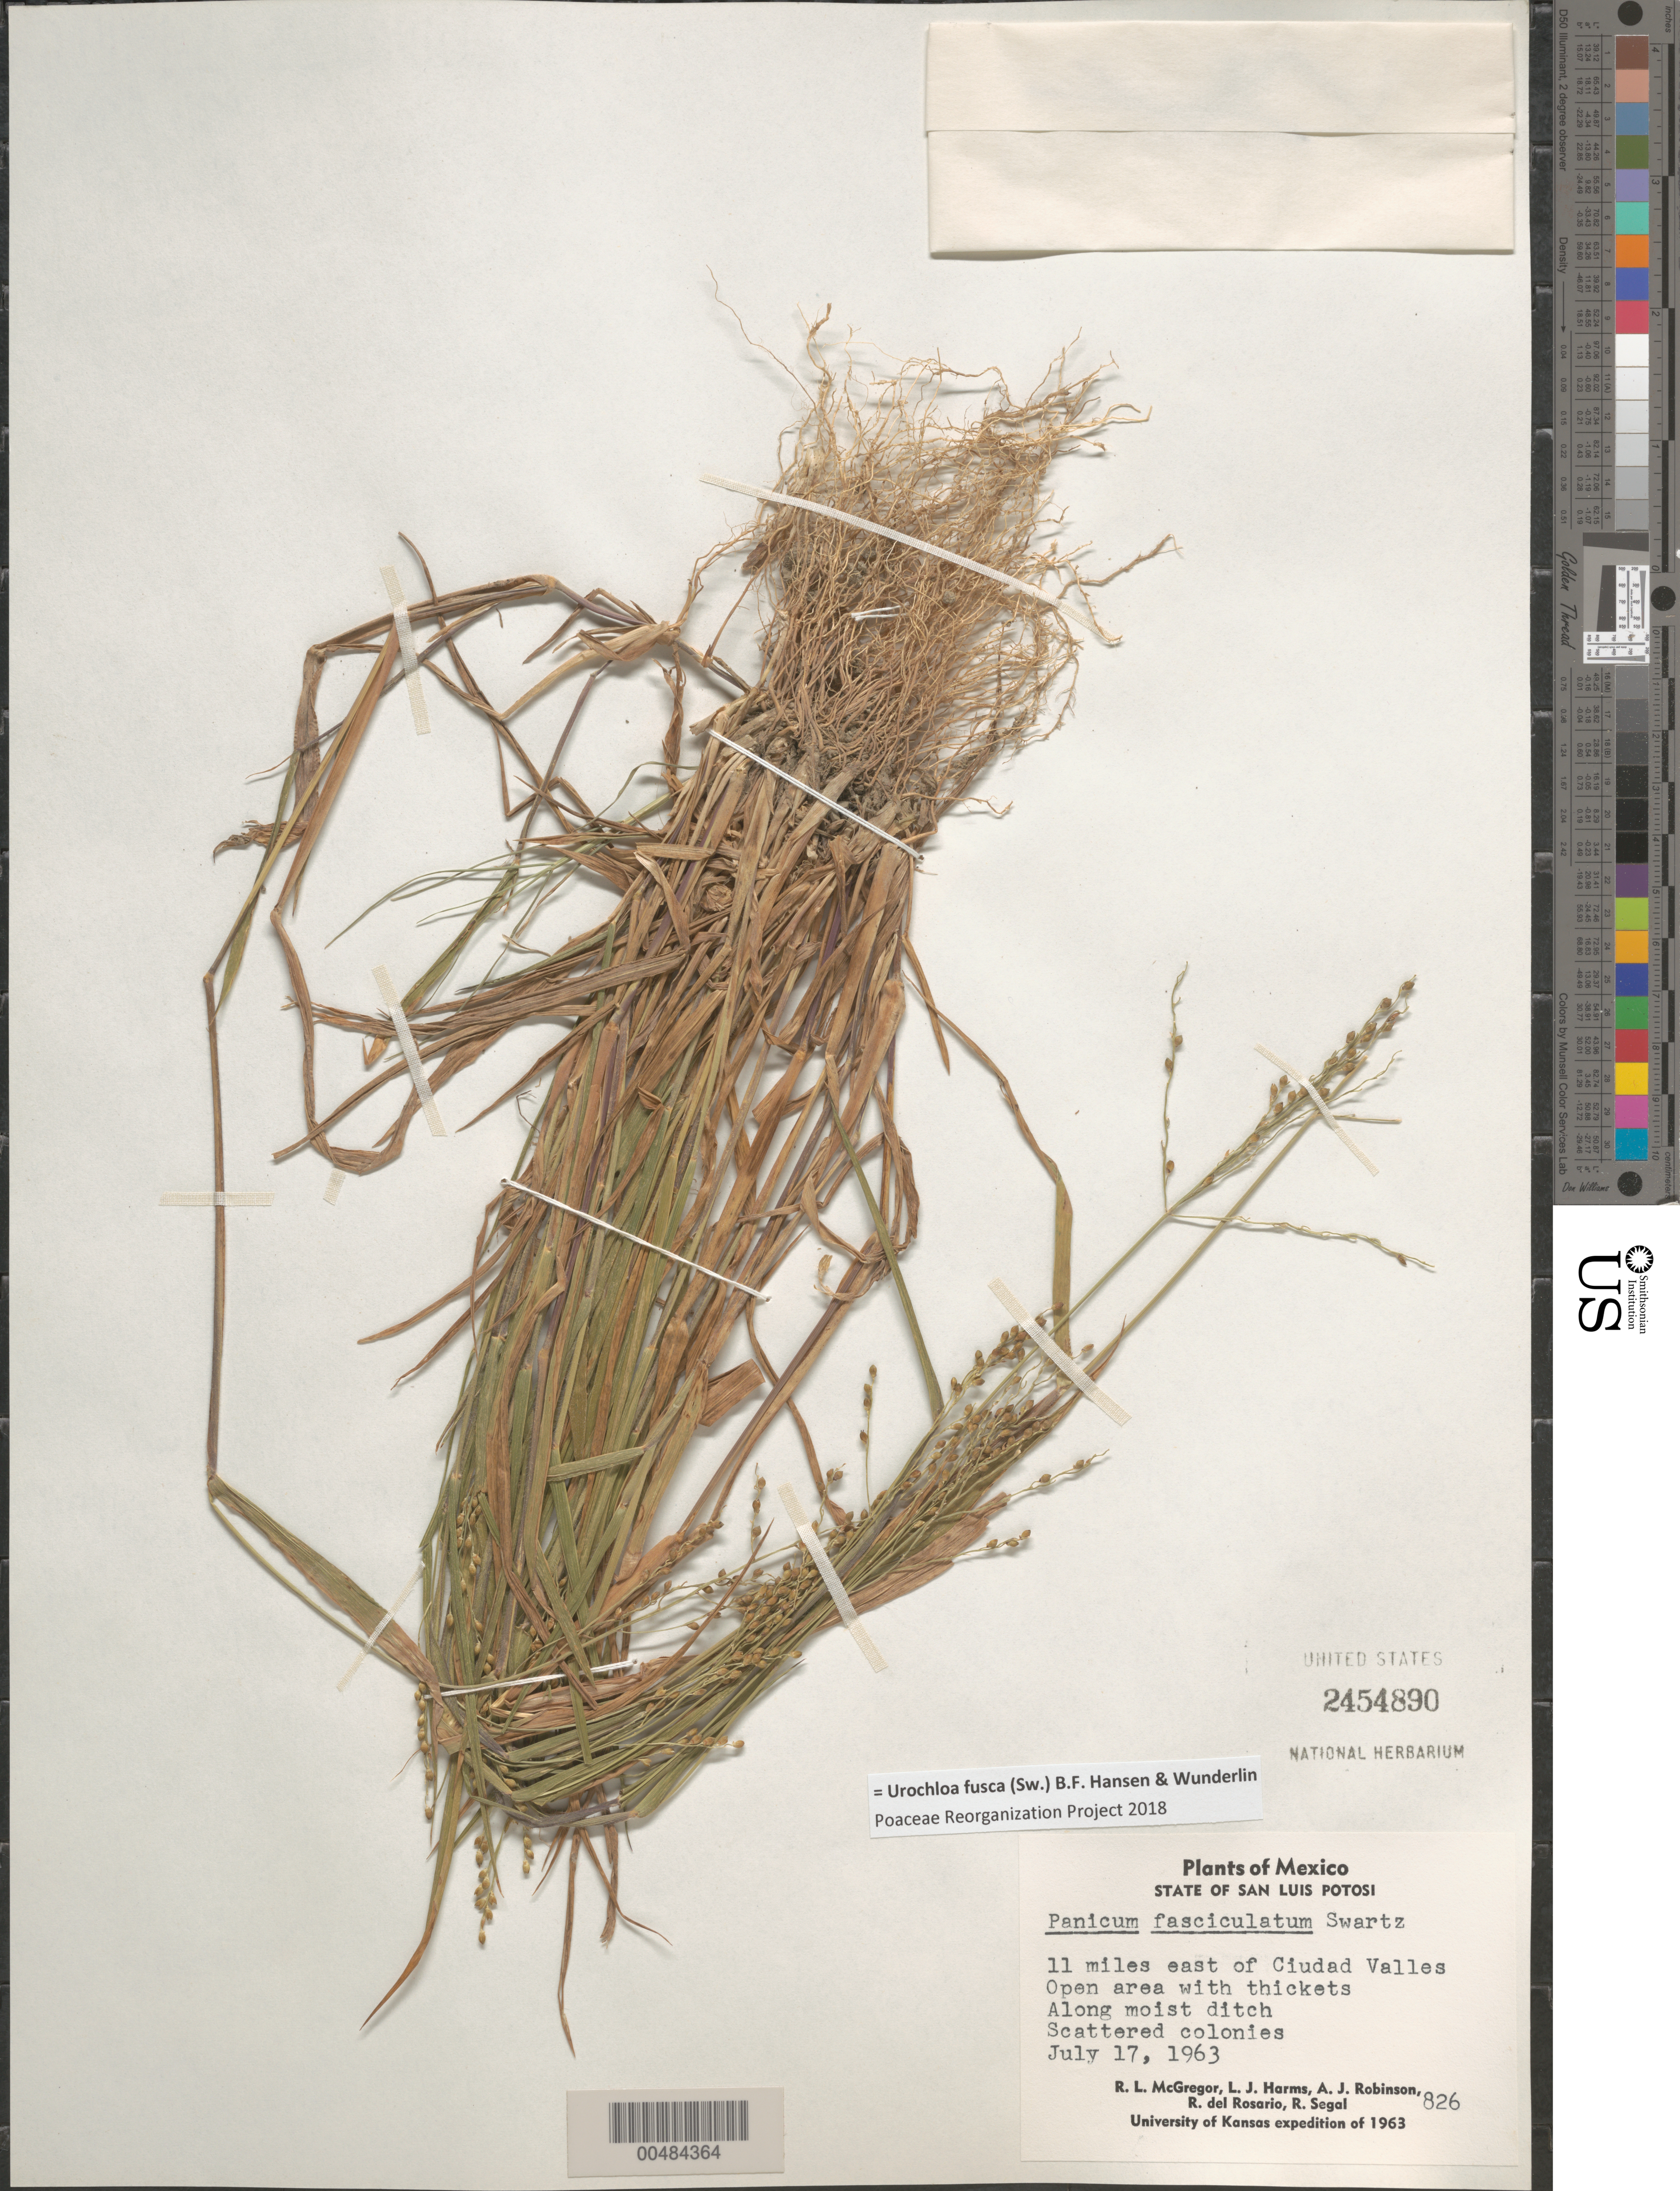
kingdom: Plantae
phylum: Tracheophyta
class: Liliopsida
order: Poales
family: Poaceae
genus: Brachiaria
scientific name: Brachiaria fasciculata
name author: (Sw.) Parodi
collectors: R. McGregor, L. Harms & A. J. Robinson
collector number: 826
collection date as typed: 17 Jul 1963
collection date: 1963-07-17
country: Mexico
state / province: San Luis Potosi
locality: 11 mi E of Ciudad Valles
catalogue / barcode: US 2454890